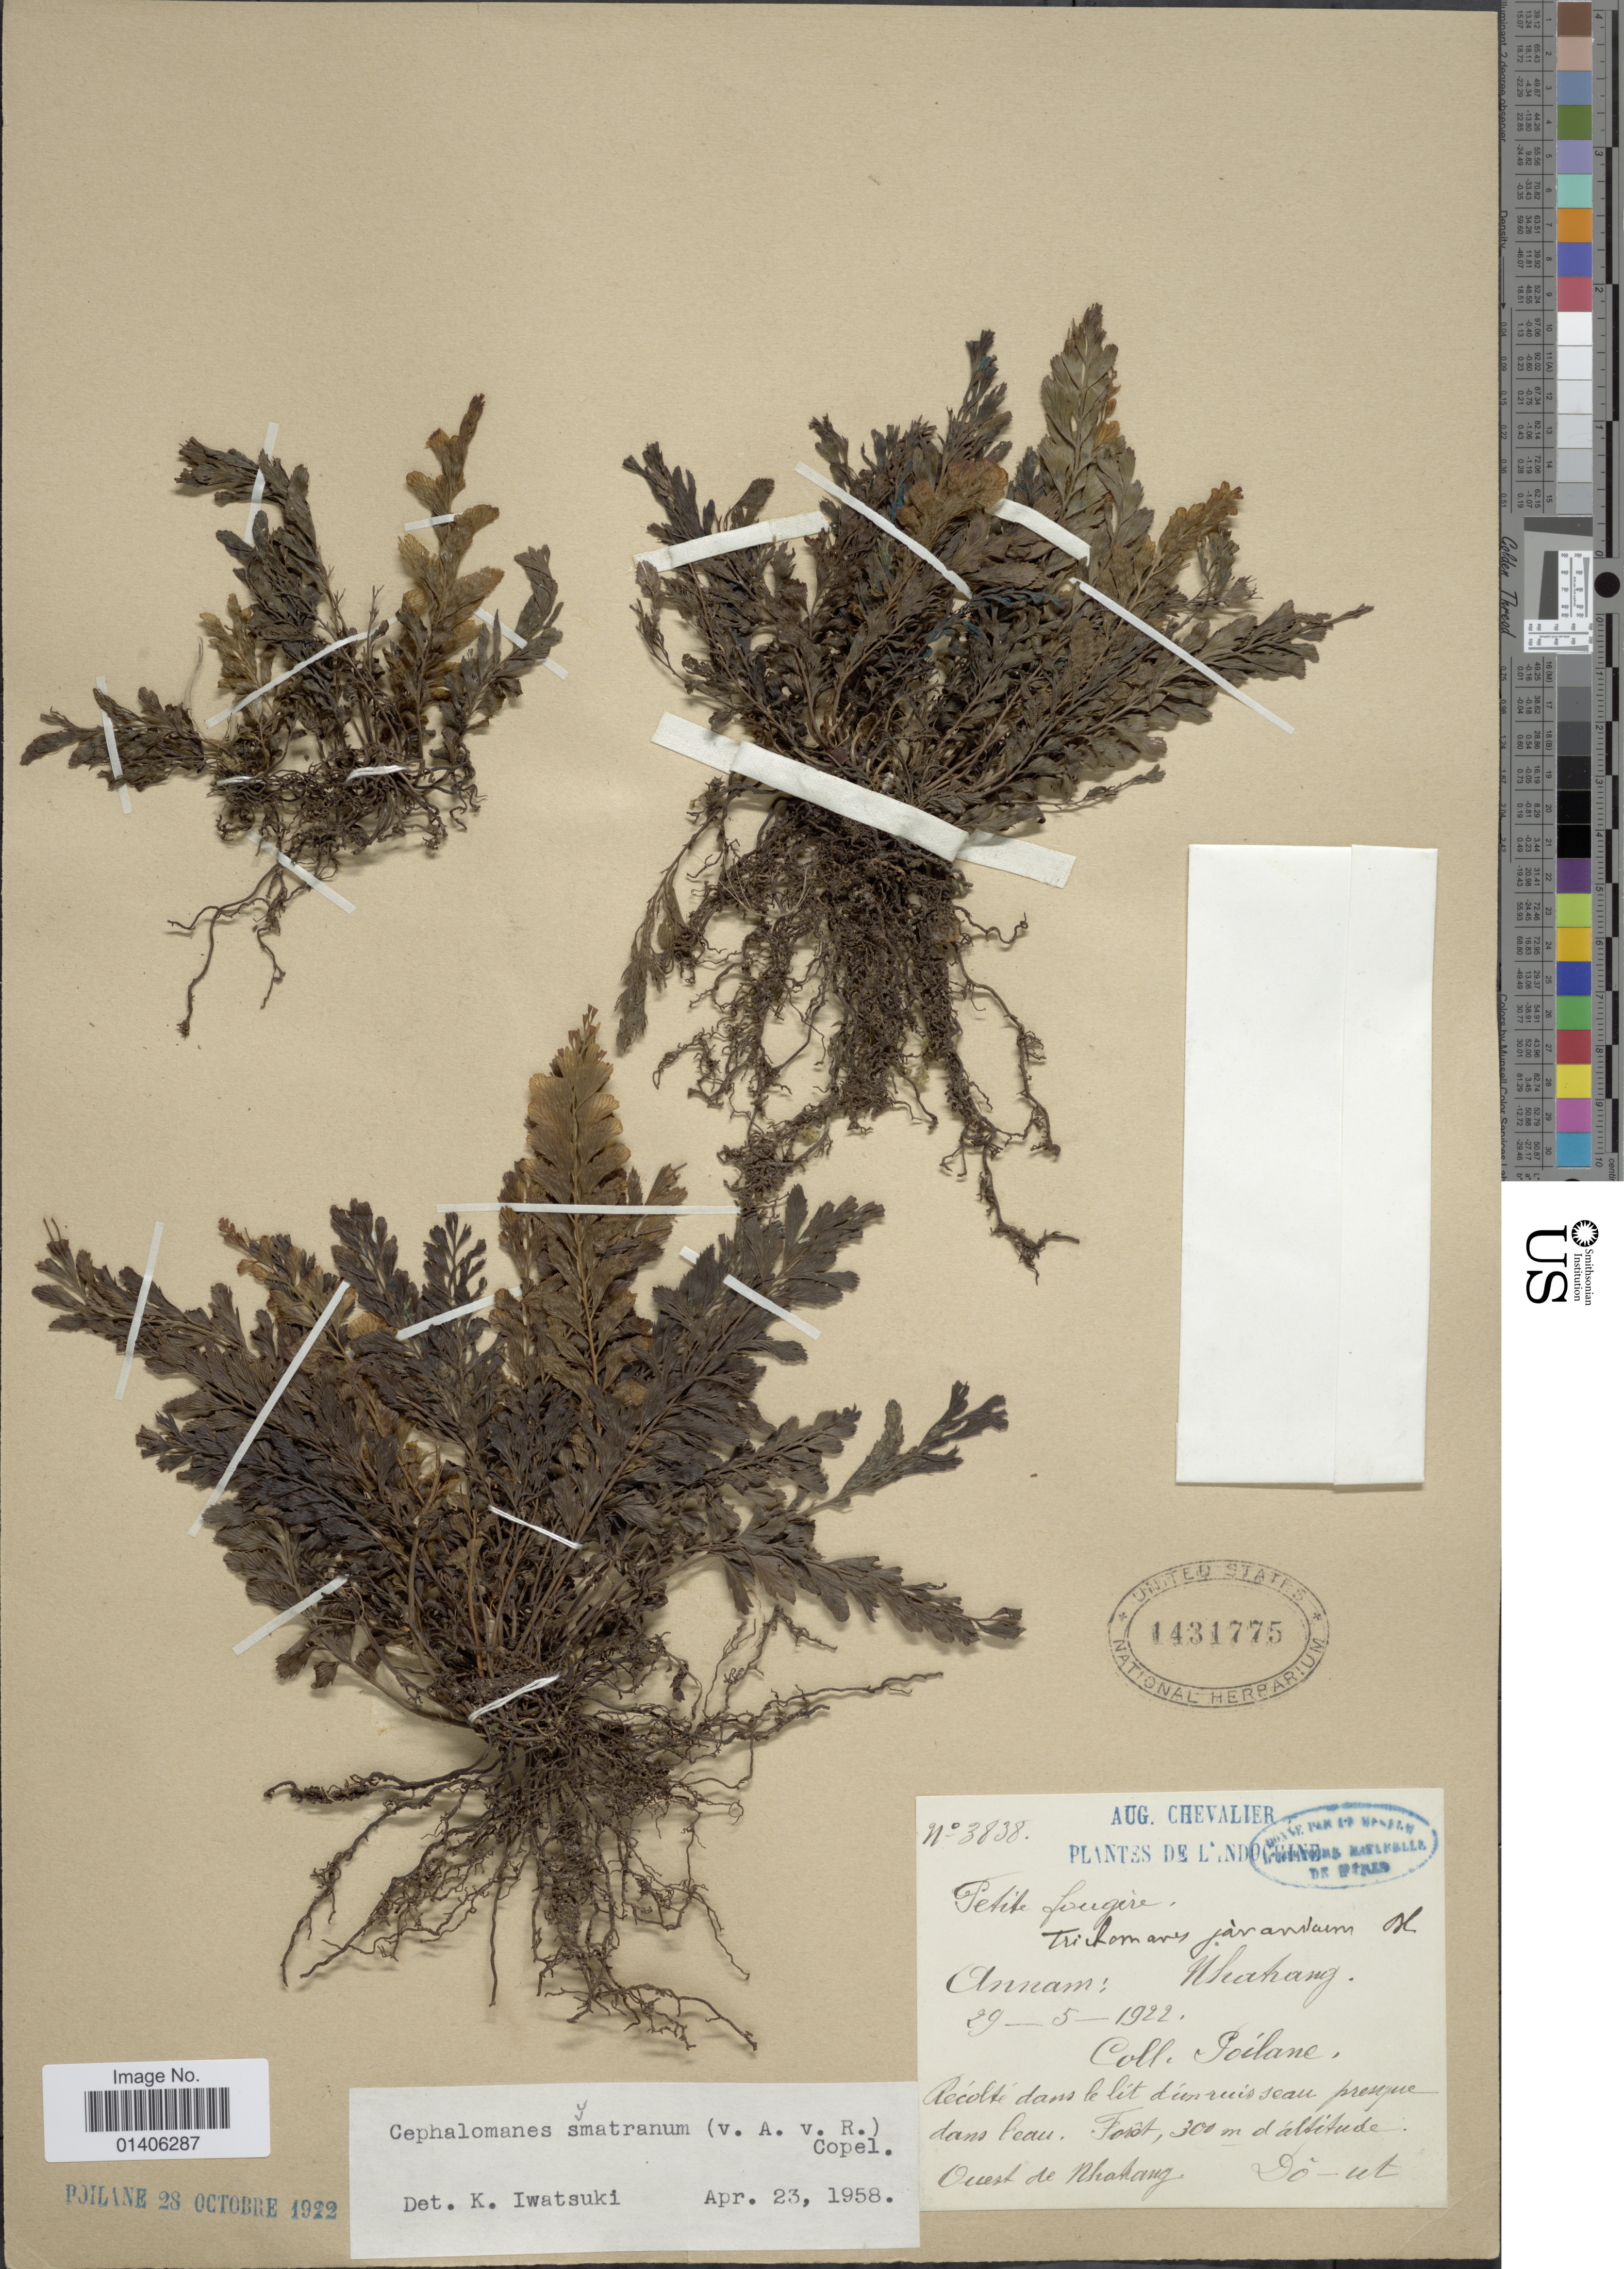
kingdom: Plantae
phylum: Tracheophyta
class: Polypodiopsida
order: Hymenophyllales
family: Hymenophyllaceae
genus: Cephalomanes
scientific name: Cephalomanes javanicum var. sumatranum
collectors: -. Poilane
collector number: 3838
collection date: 1922-05-29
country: Vietnam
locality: Annam: Nhahany [interpreted]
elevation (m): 300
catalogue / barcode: US 1431775